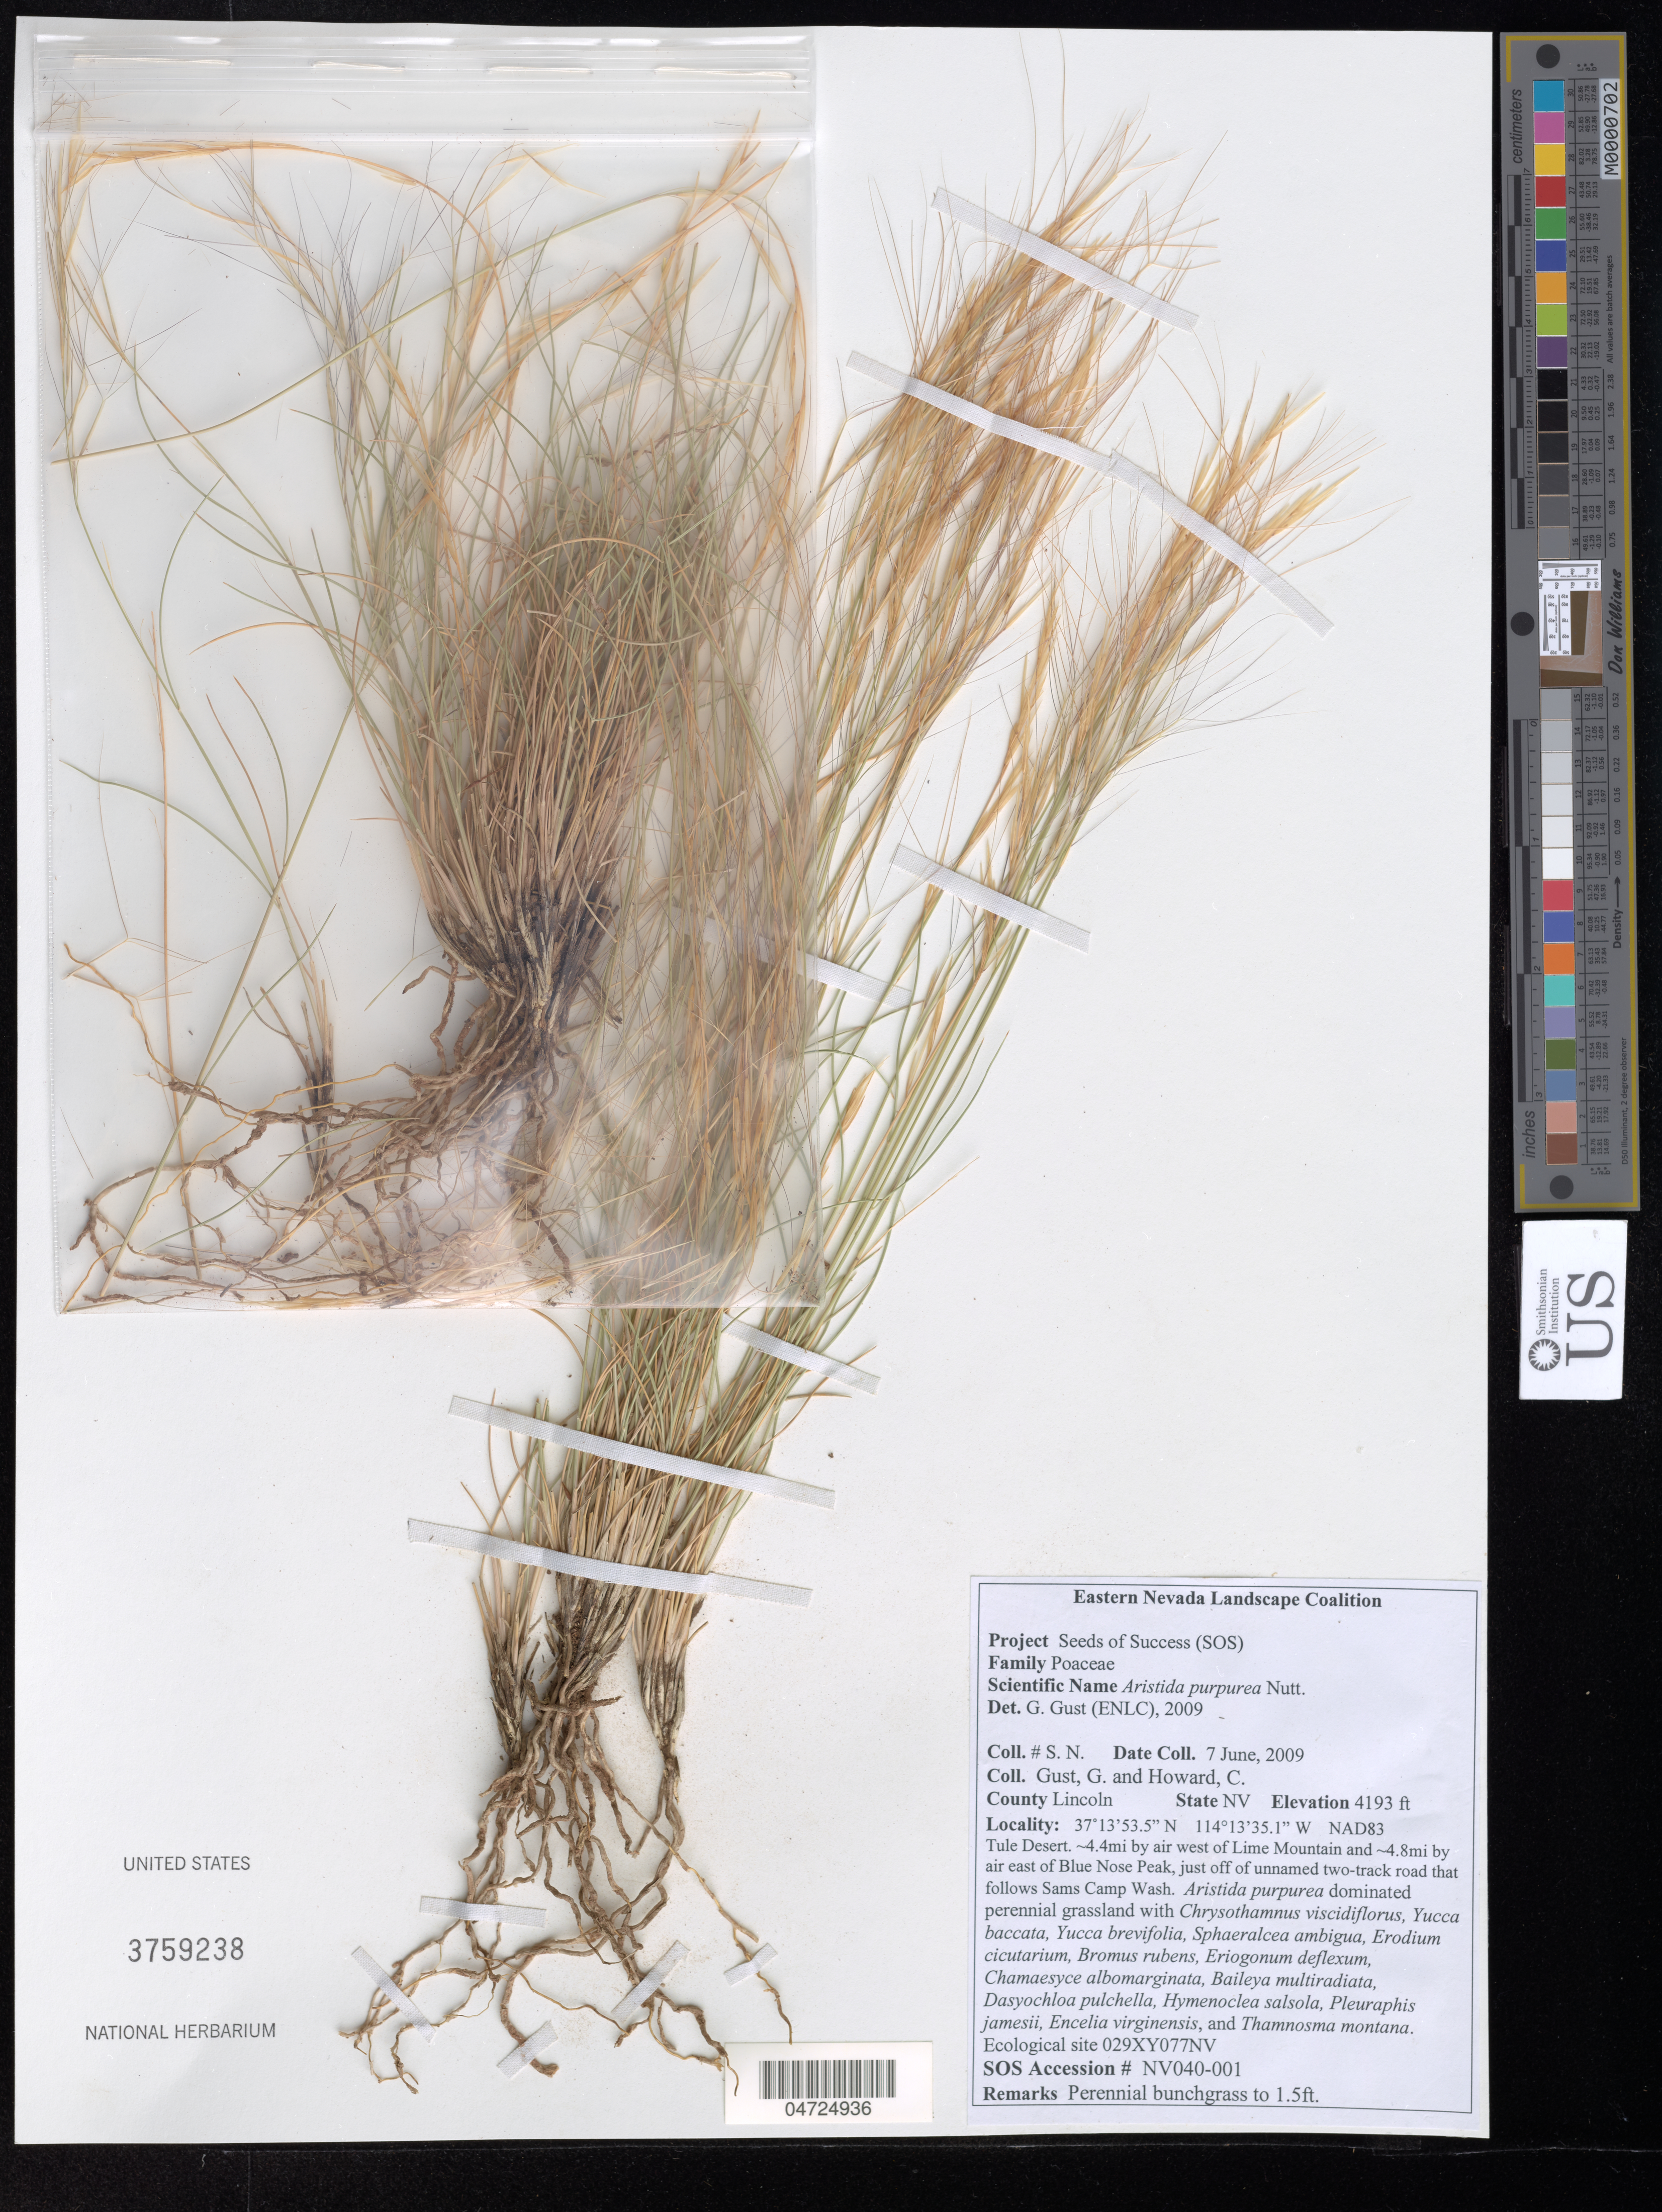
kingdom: Plantae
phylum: Tracheophyta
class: Liliopsida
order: Poales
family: Poaceae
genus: Aristida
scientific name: Aristida purpurea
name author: Nutt.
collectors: G. Gust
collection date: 2009-06-07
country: United States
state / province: Nevada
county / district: Lincoln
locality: County Lincoln. Tule Desert. ~4.4 mi by air west of Lime Mountain and ~4.8mi by air east of Blue Nose Peak, just off of unnamed two-track road that follows Sams Camp Wash. Ecological site 029XY077NV. NAD83.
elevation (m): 1278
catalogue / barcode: US 3759238